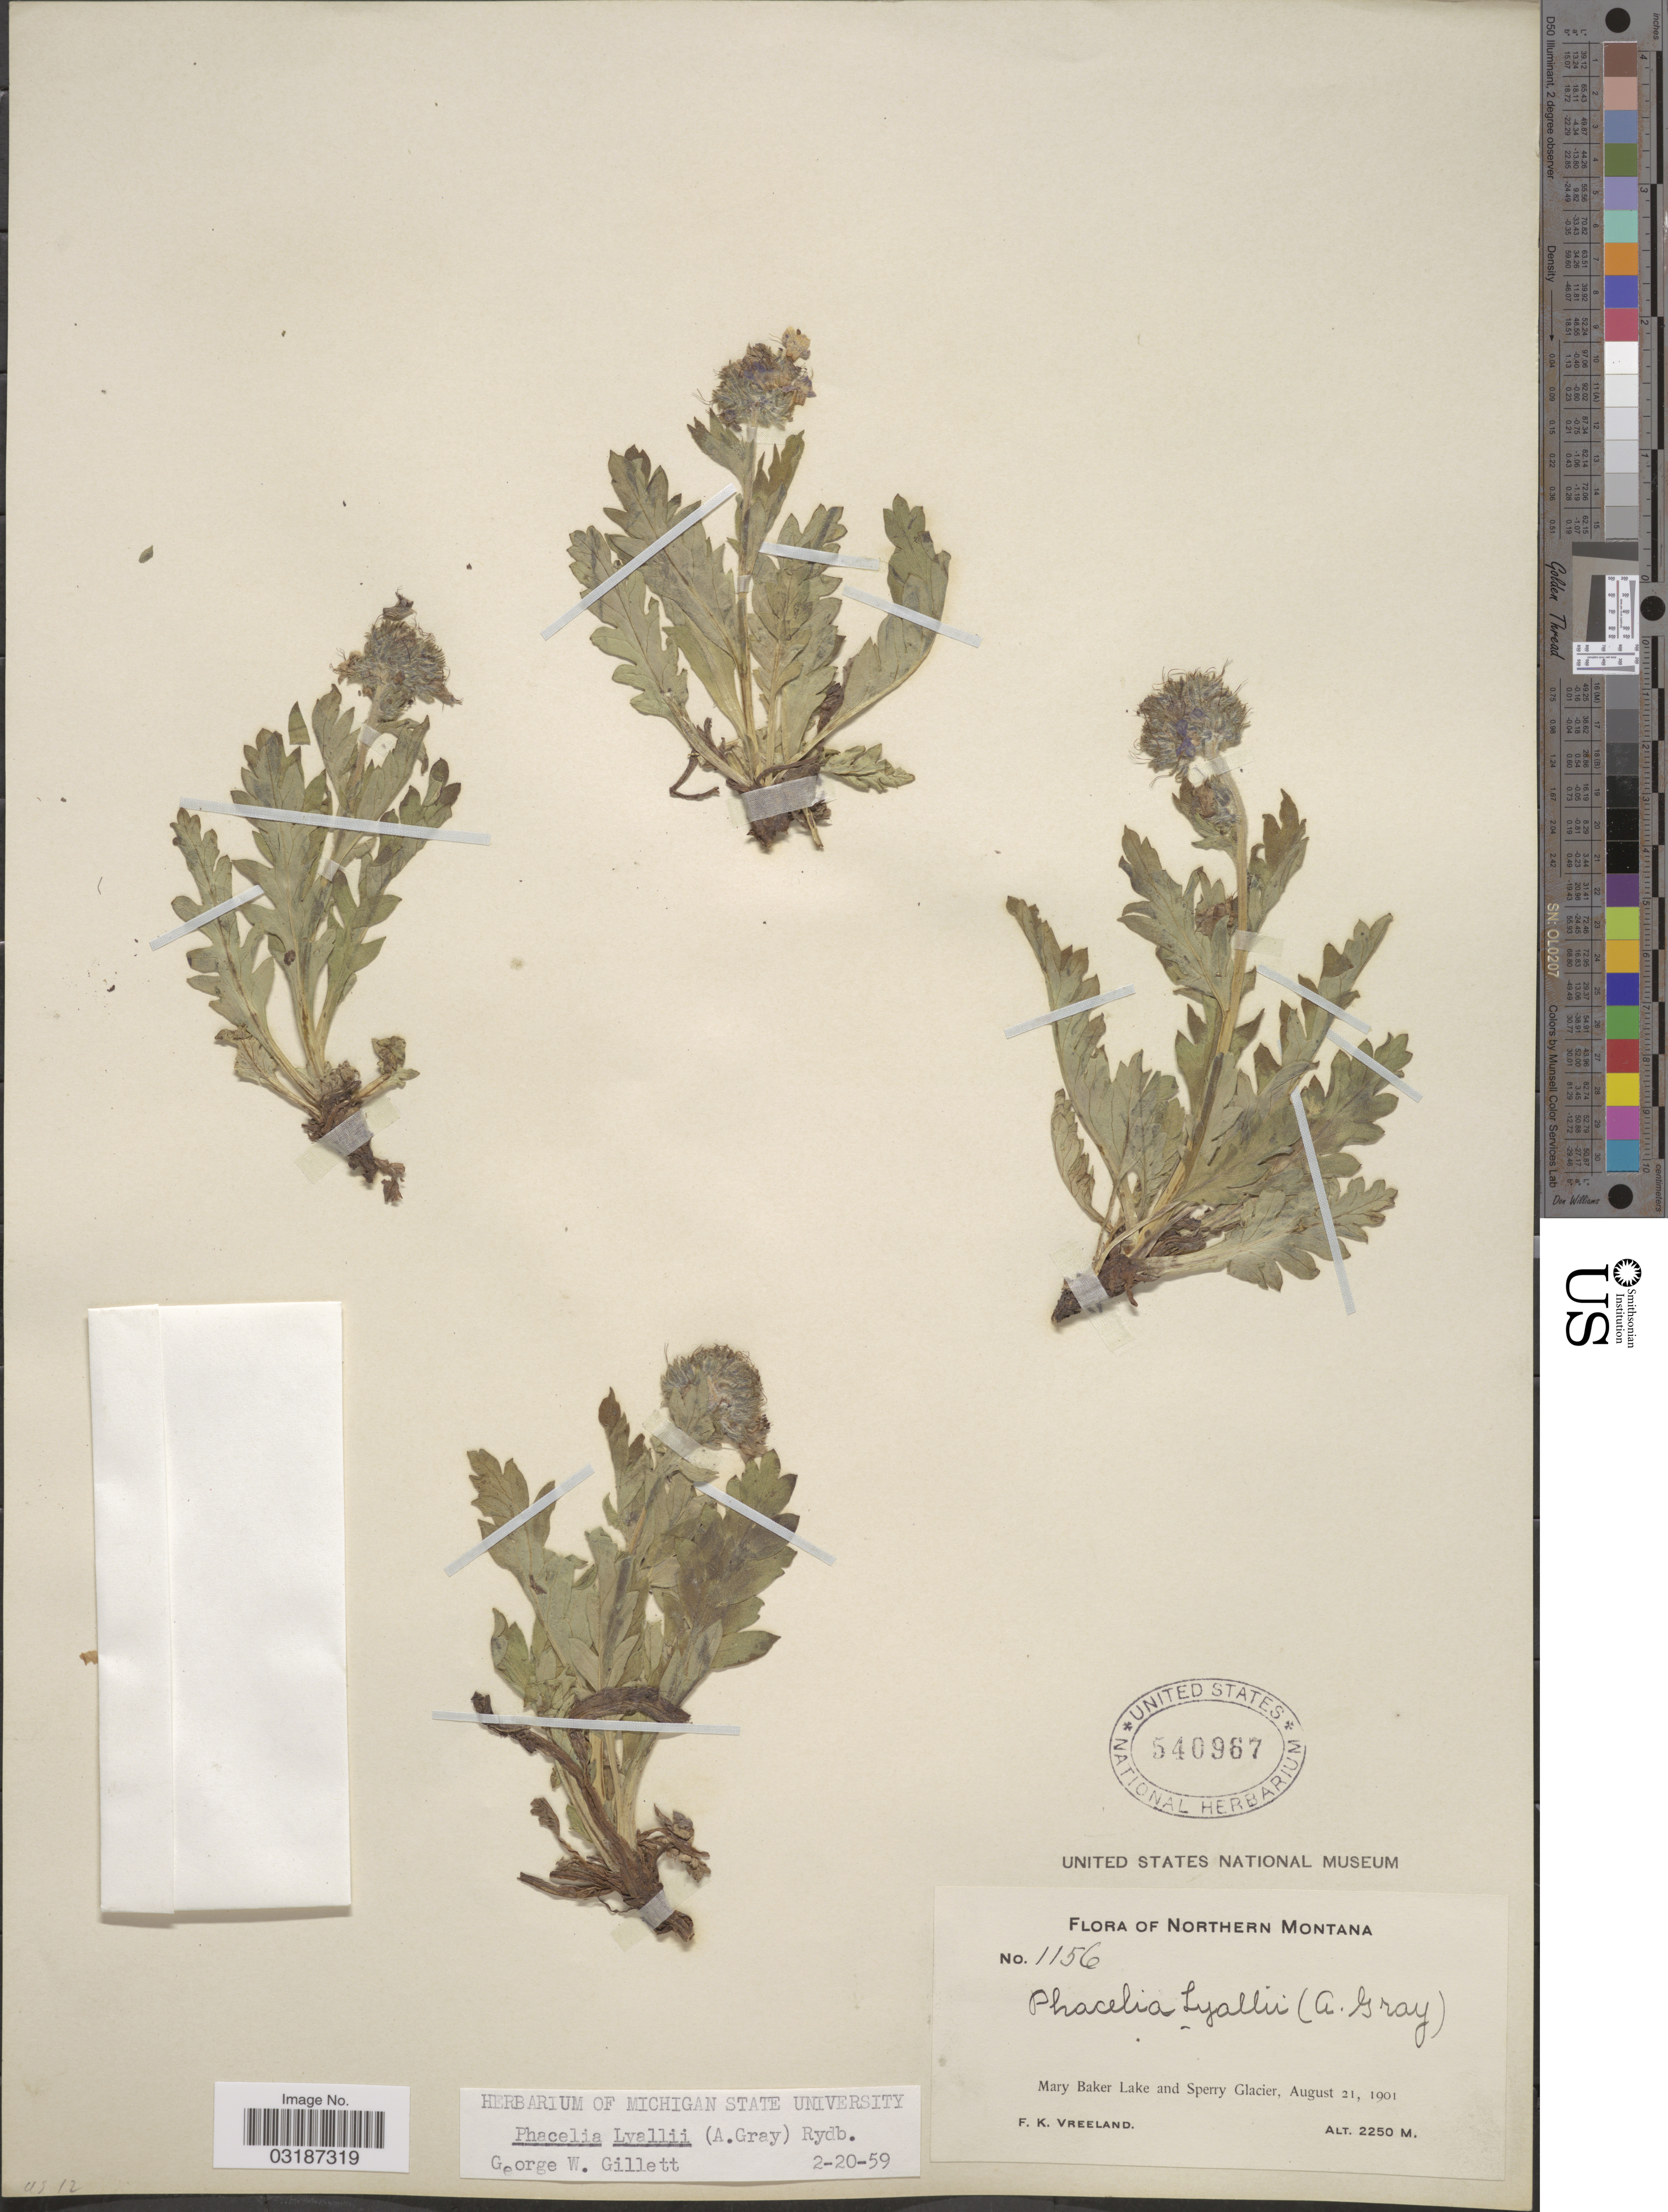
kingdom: Plantae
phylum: Tracheophyta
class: Magnoliopsida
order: Boraginales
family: Hydrophyllaceae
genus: Phacelia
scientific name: Phacelia lyallii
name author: (A. Gray) Rydb.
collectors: F. Vreeland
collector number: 1156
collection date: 1901-08-21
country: United States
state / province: Montana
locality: Northern Montana. Mary Baker Lake and Sperry Glacier.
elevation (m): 2250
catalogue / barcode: US 540967